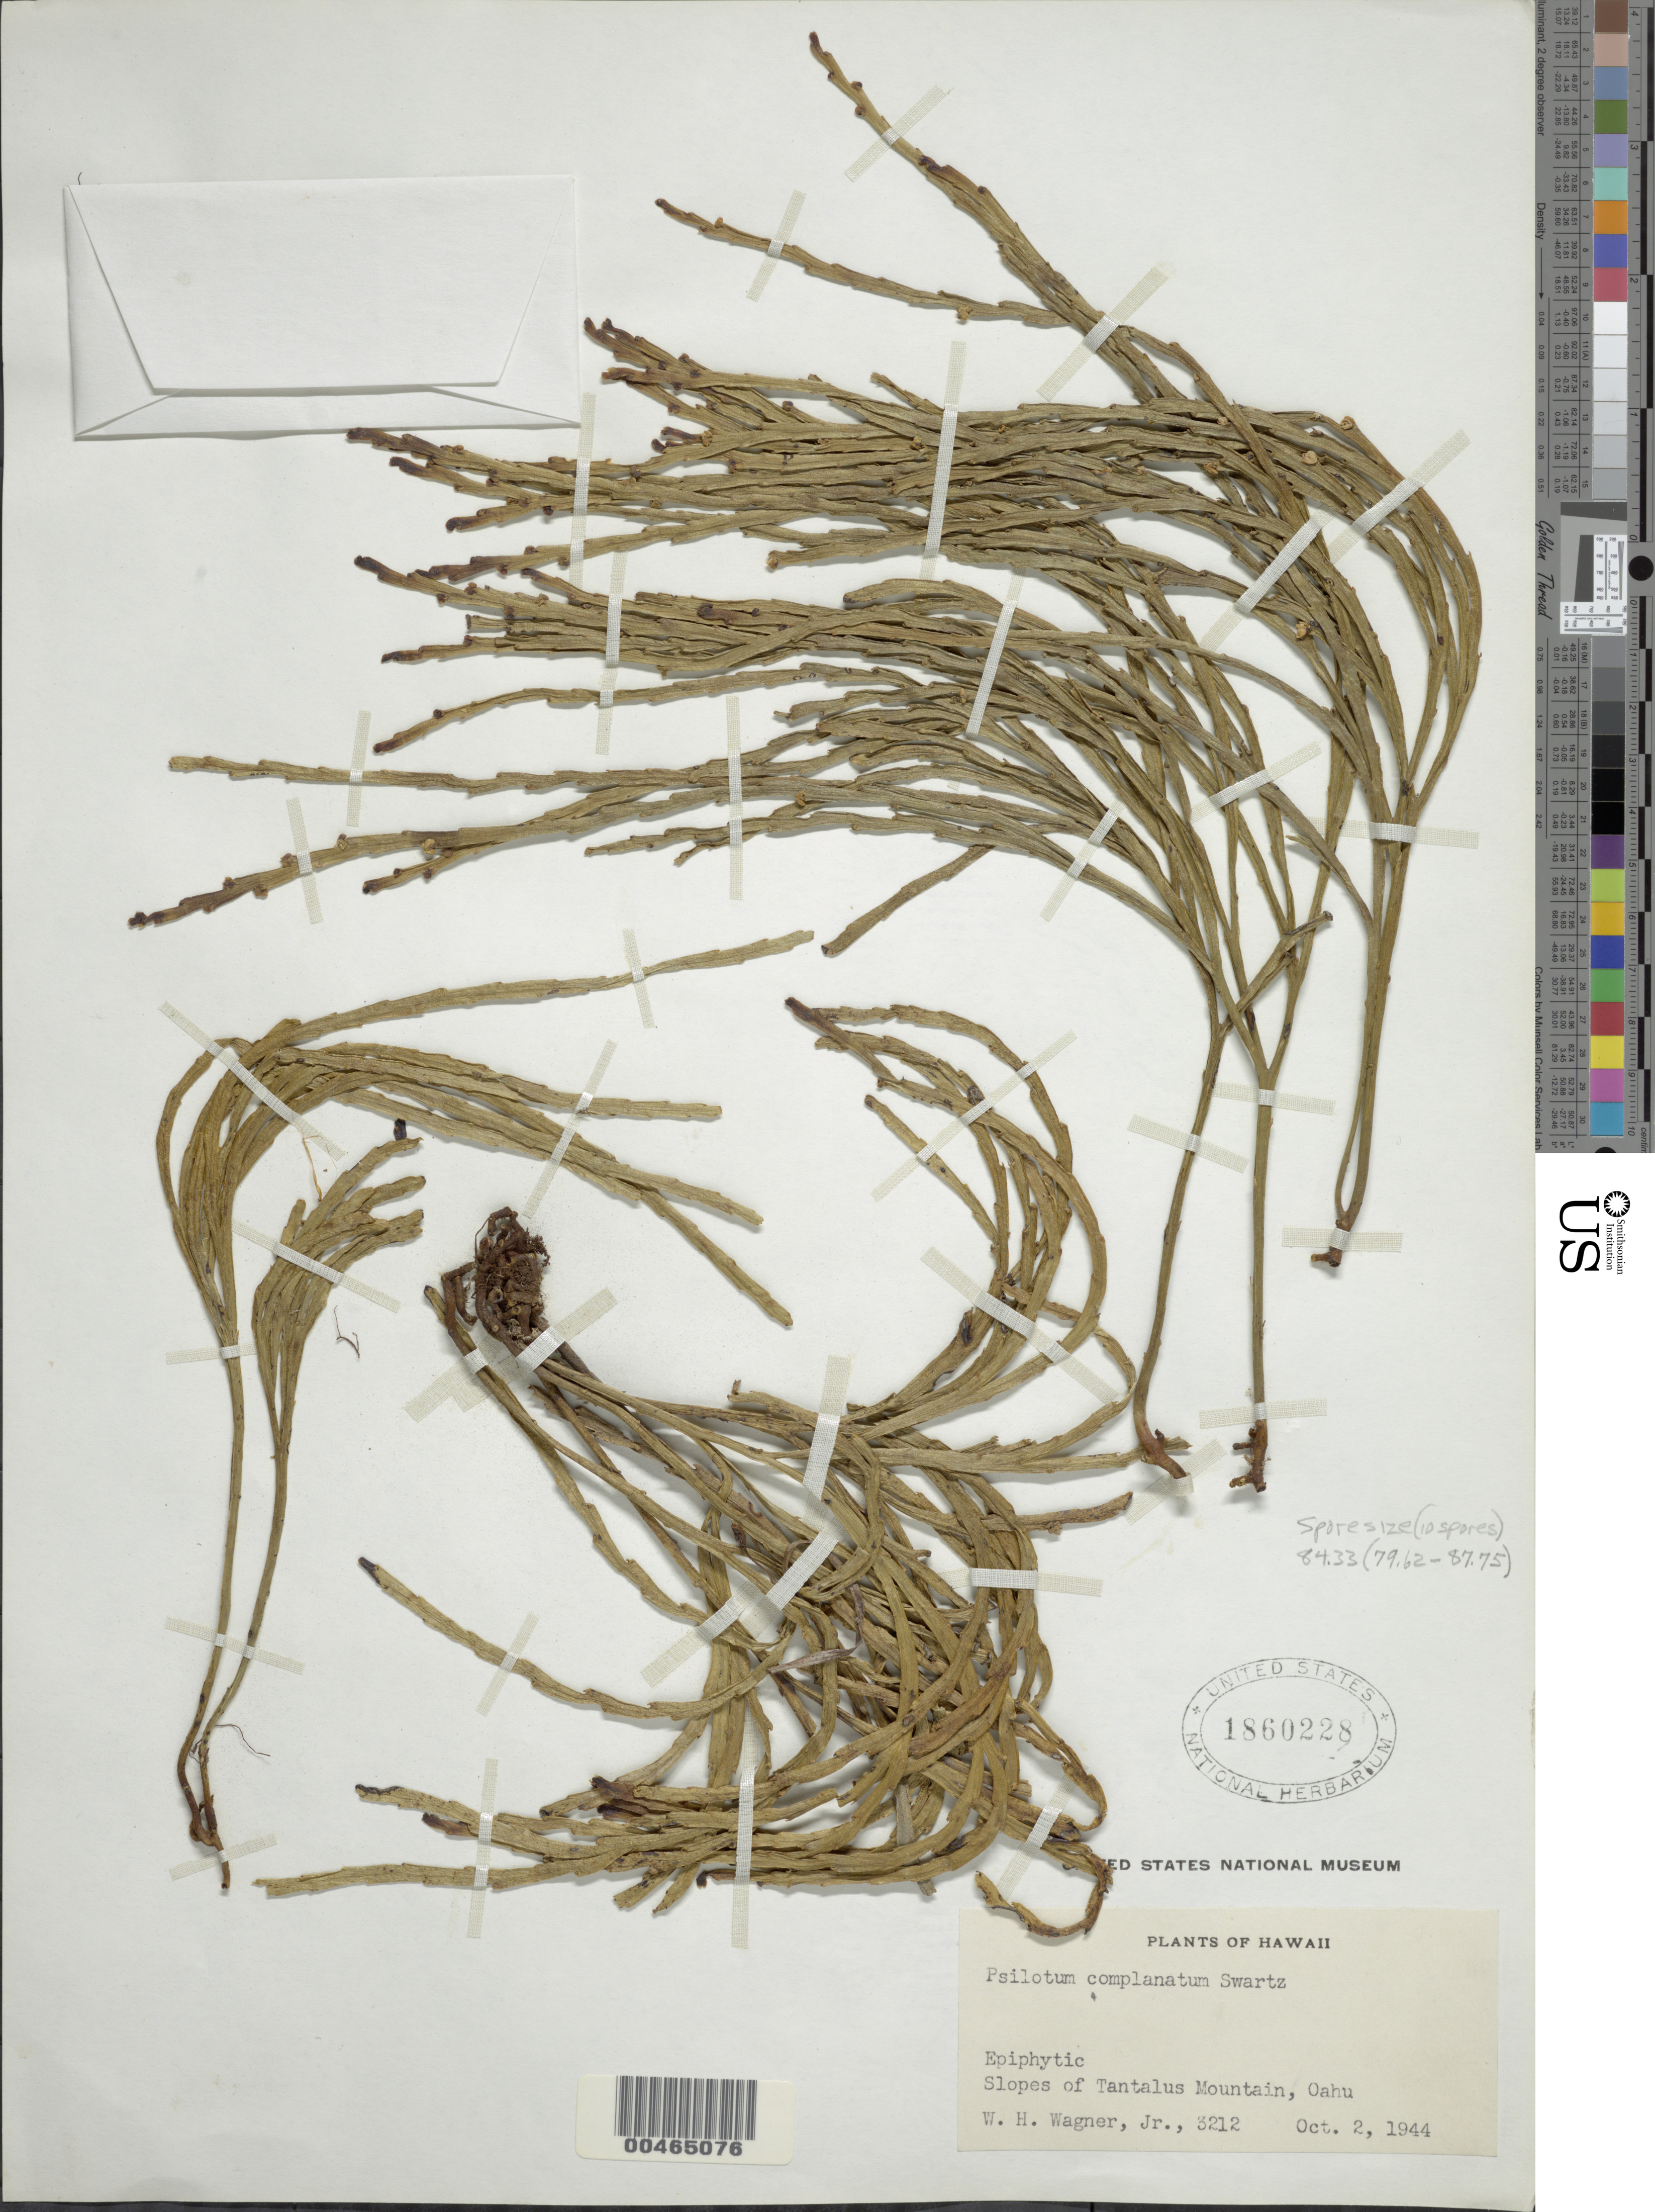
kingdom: Plantae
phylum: Tracheophyta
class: Polypodiopsida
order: Psilotales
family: Psilotaceae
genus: Psilotum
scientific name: Psilotum complanatum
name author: Sw.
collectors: W. H. Wagner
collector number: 3212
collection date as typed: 2 Oct 1944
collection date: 1944-10-02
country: United States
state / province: Hawaii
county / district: Honolulu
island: Oahu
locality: Slopes of Tantalus Mountain, Oahu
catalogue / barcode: US 1860228